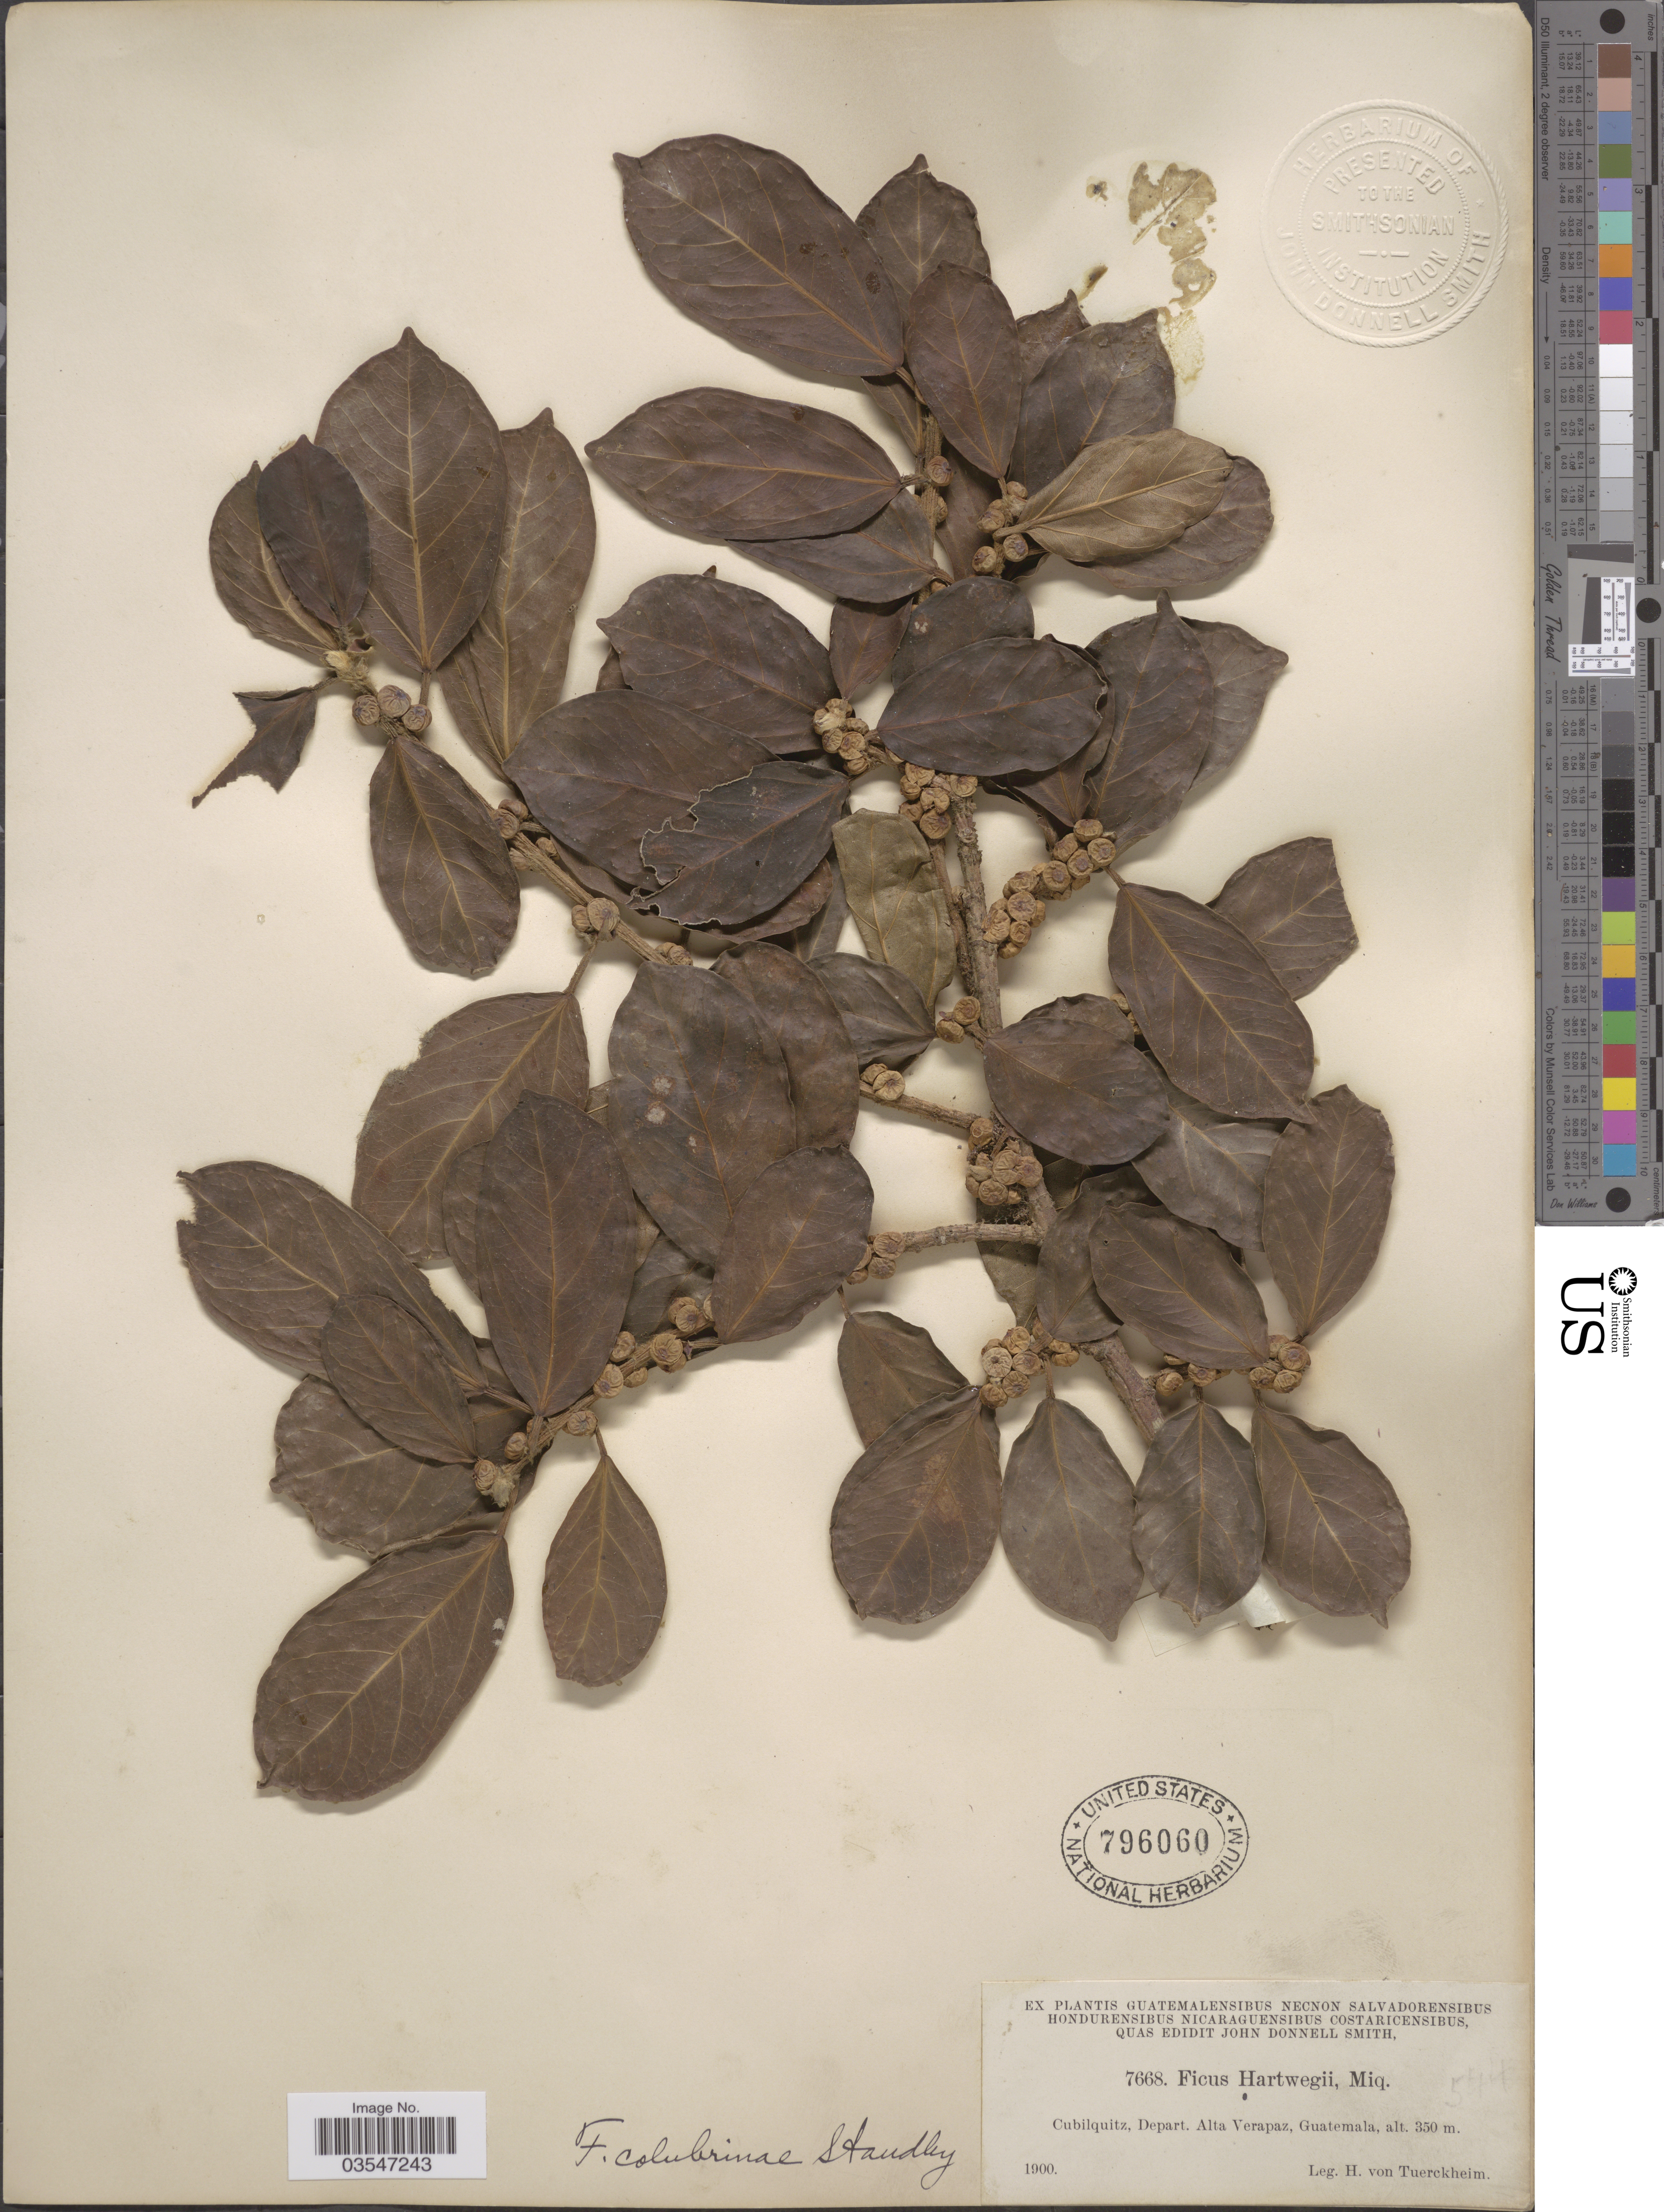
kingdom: Plantae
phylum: Tracheophyta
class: Magnoliopsida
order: Rosales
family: Moraceae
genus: Ficus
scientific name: Ficus hartwegii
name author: (Miq.) Miq.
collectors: H. von Türckheim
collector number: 7668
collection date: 1900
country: Guatemala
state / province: Alta Verapaz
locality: Cubilquitz, Depart. Alta Verapaz.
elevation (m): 350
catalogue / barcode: US 796060